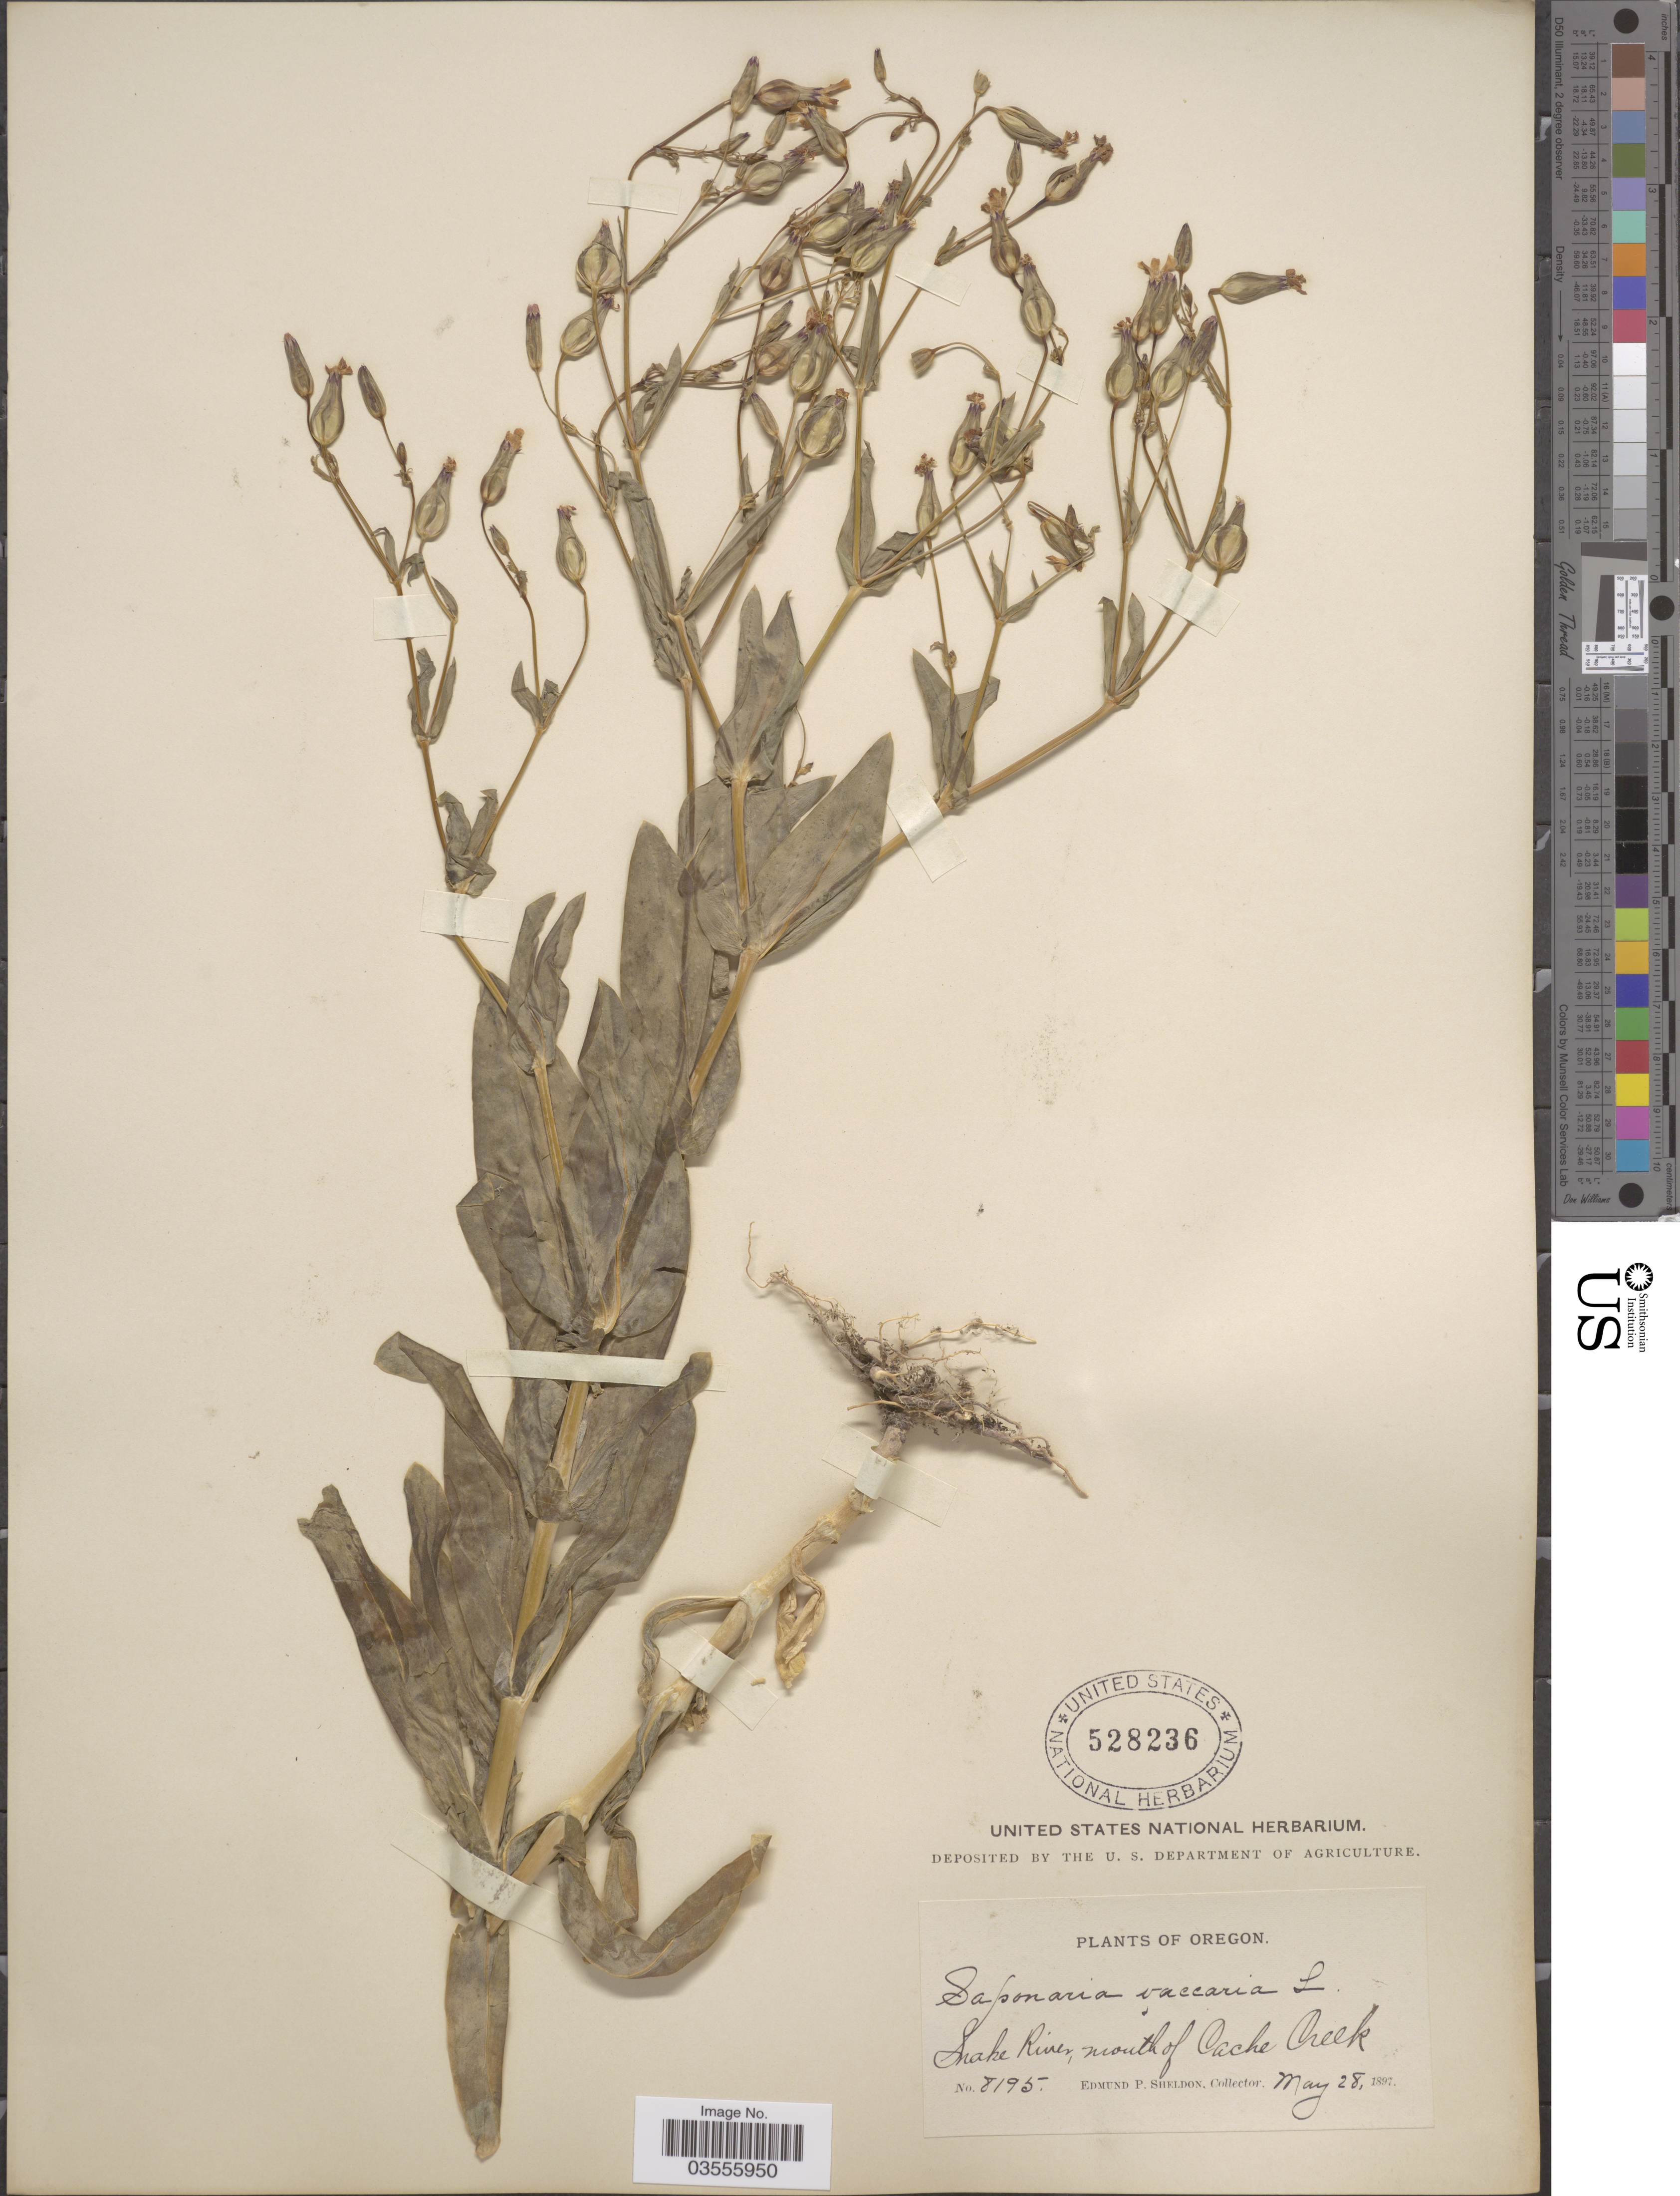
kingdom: Plantae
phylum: Tracheophyta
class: Magnoliopsida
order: Caryophyllales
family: Caryophyllaceae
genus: Gypsophila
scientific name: Gypsophila vaccaria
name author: (L.) Sm.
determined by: Strong, M. T., (US), Smithsonian Institution - National Museum of Natural History (UNITED STATES)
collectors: E. P. Sheldon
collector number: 8195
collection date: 1897-05-28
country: United States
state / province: Oregon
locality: Snake River, mouth of Cache Creek.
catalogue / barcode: US 528236